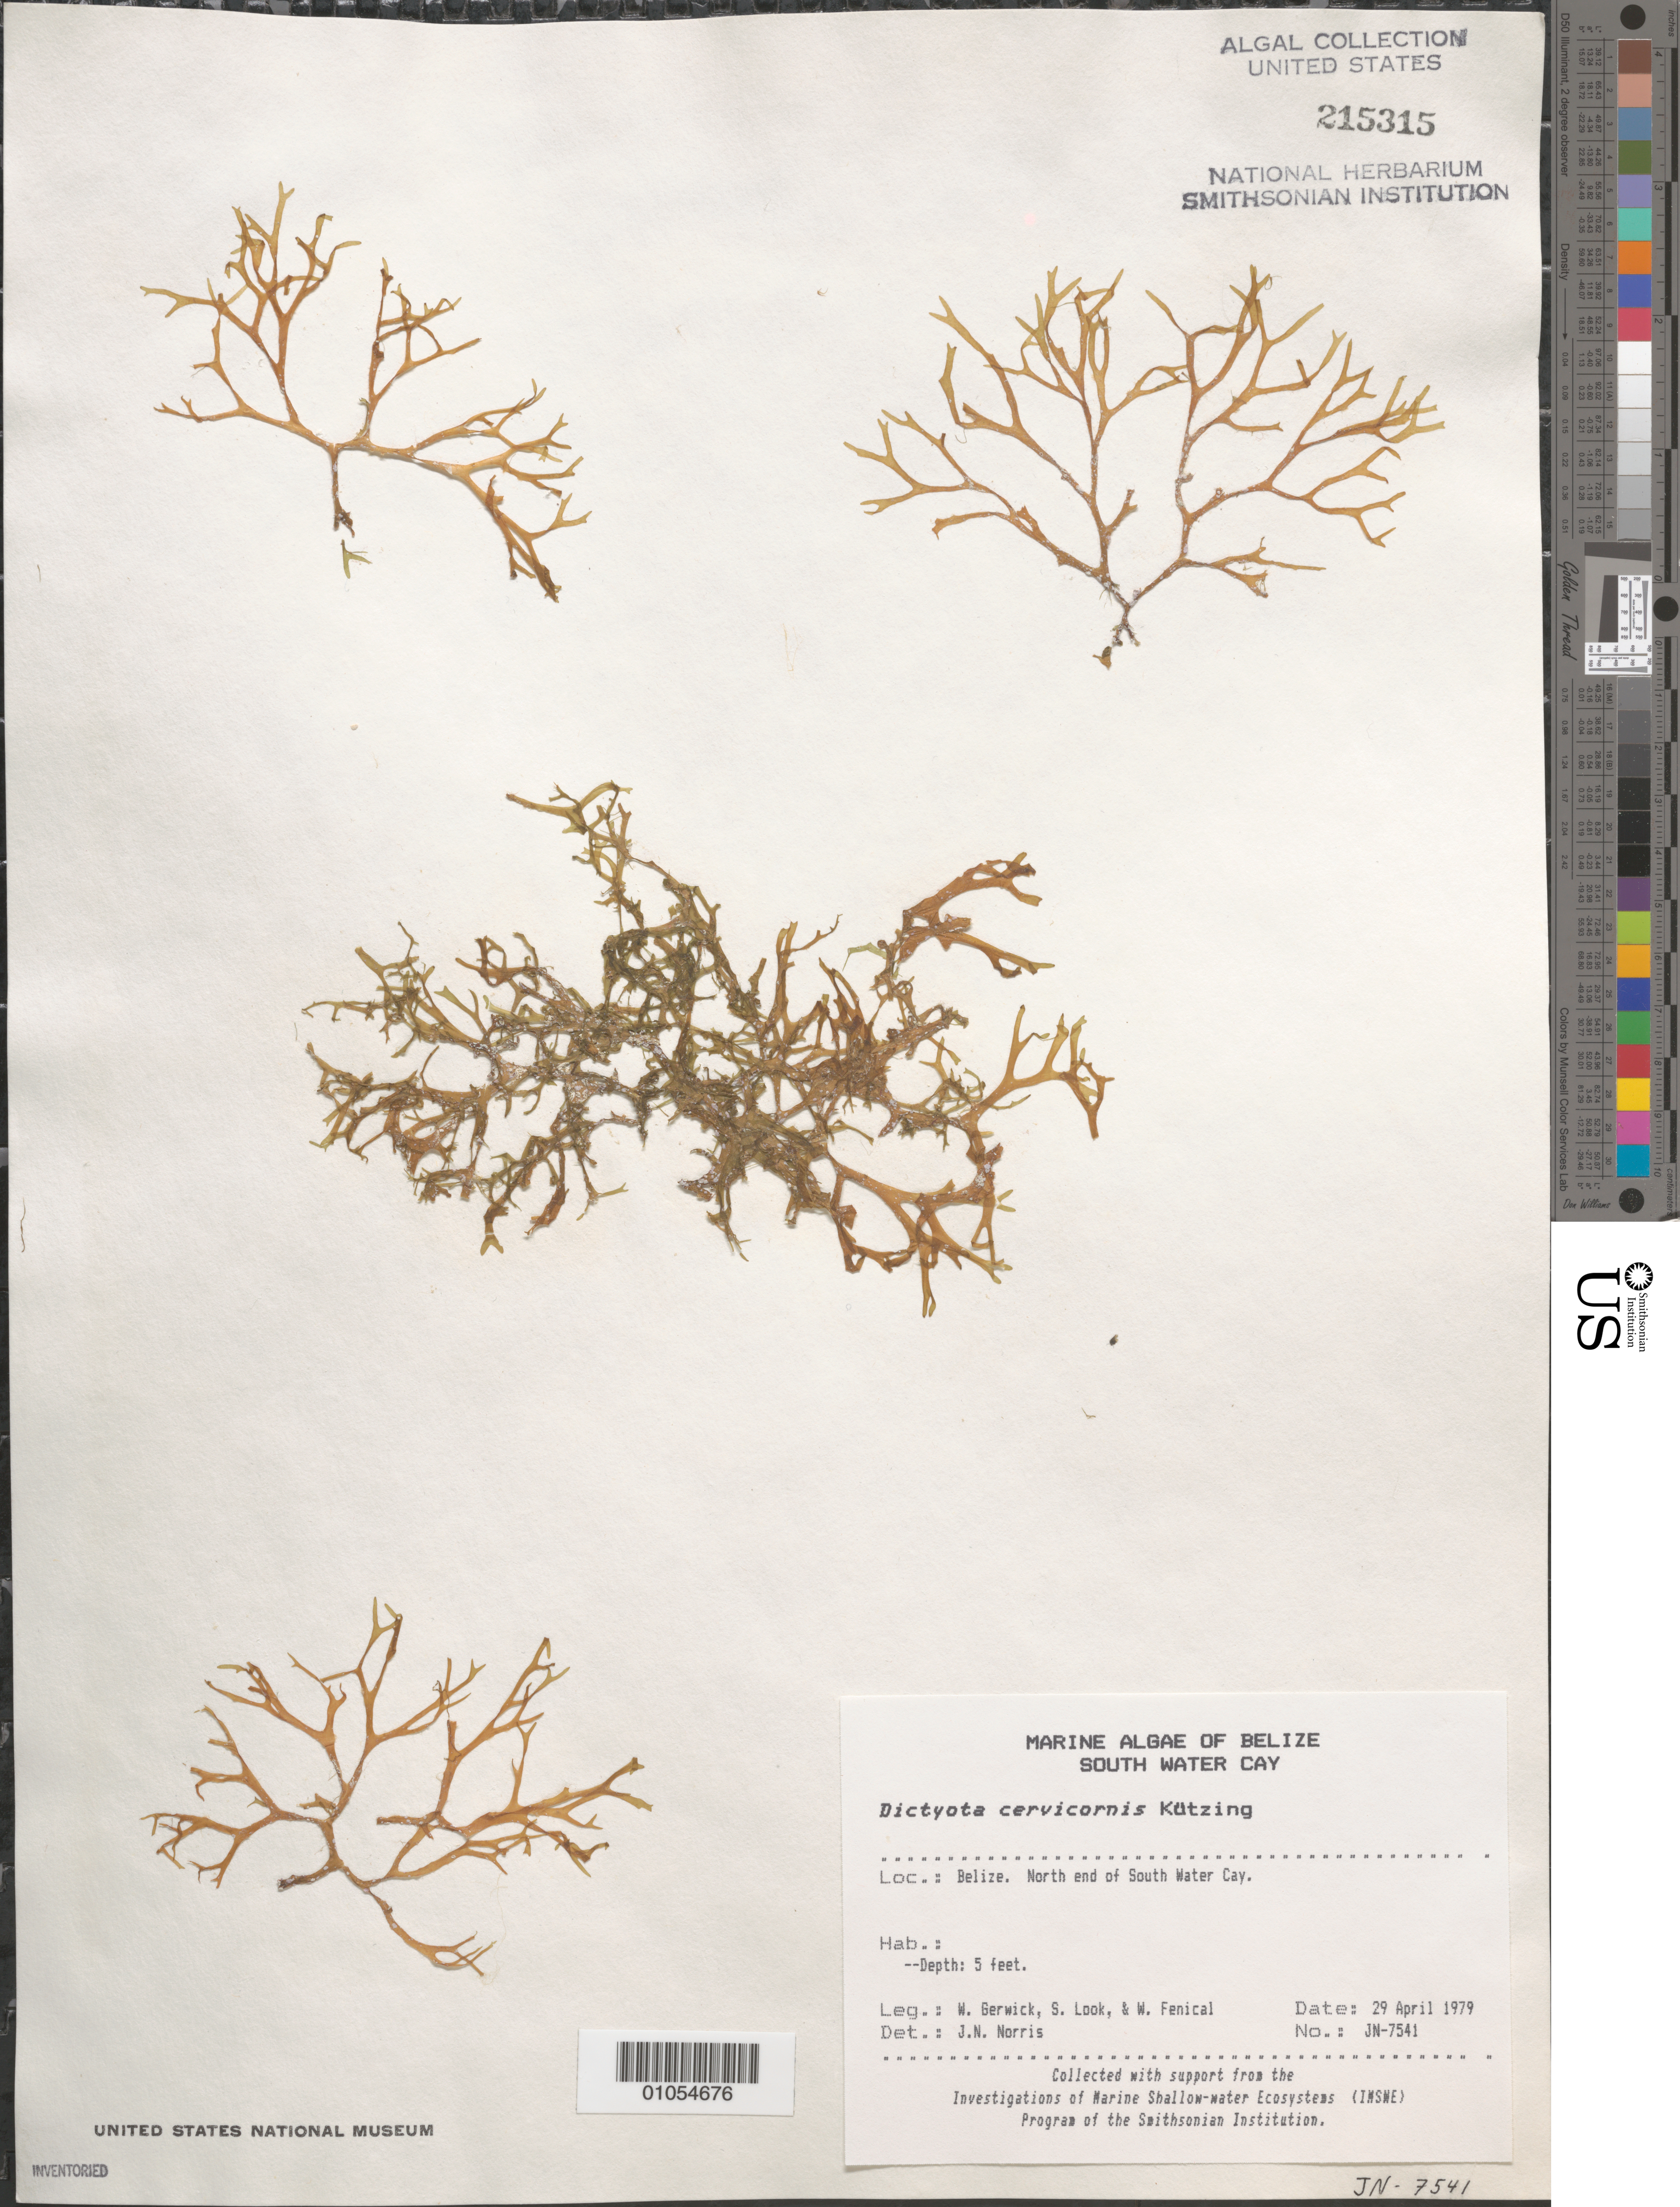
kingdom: Chromista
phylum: Ochrophyta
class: Phaeophyceae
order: Dictyotales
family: Dictyotaceae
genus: Dictyota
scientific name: Dictyota cervicornis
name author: Kütz.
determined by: Norris, James N.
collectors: W. Gerwick, S. Look & W. Fenical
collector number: JN-7541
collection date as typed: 29 Apr 1979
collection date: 1979-04-29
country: Belize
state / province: Stann Creek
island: South Water Cay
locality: North end of South Water Cay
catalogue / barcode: US 215315